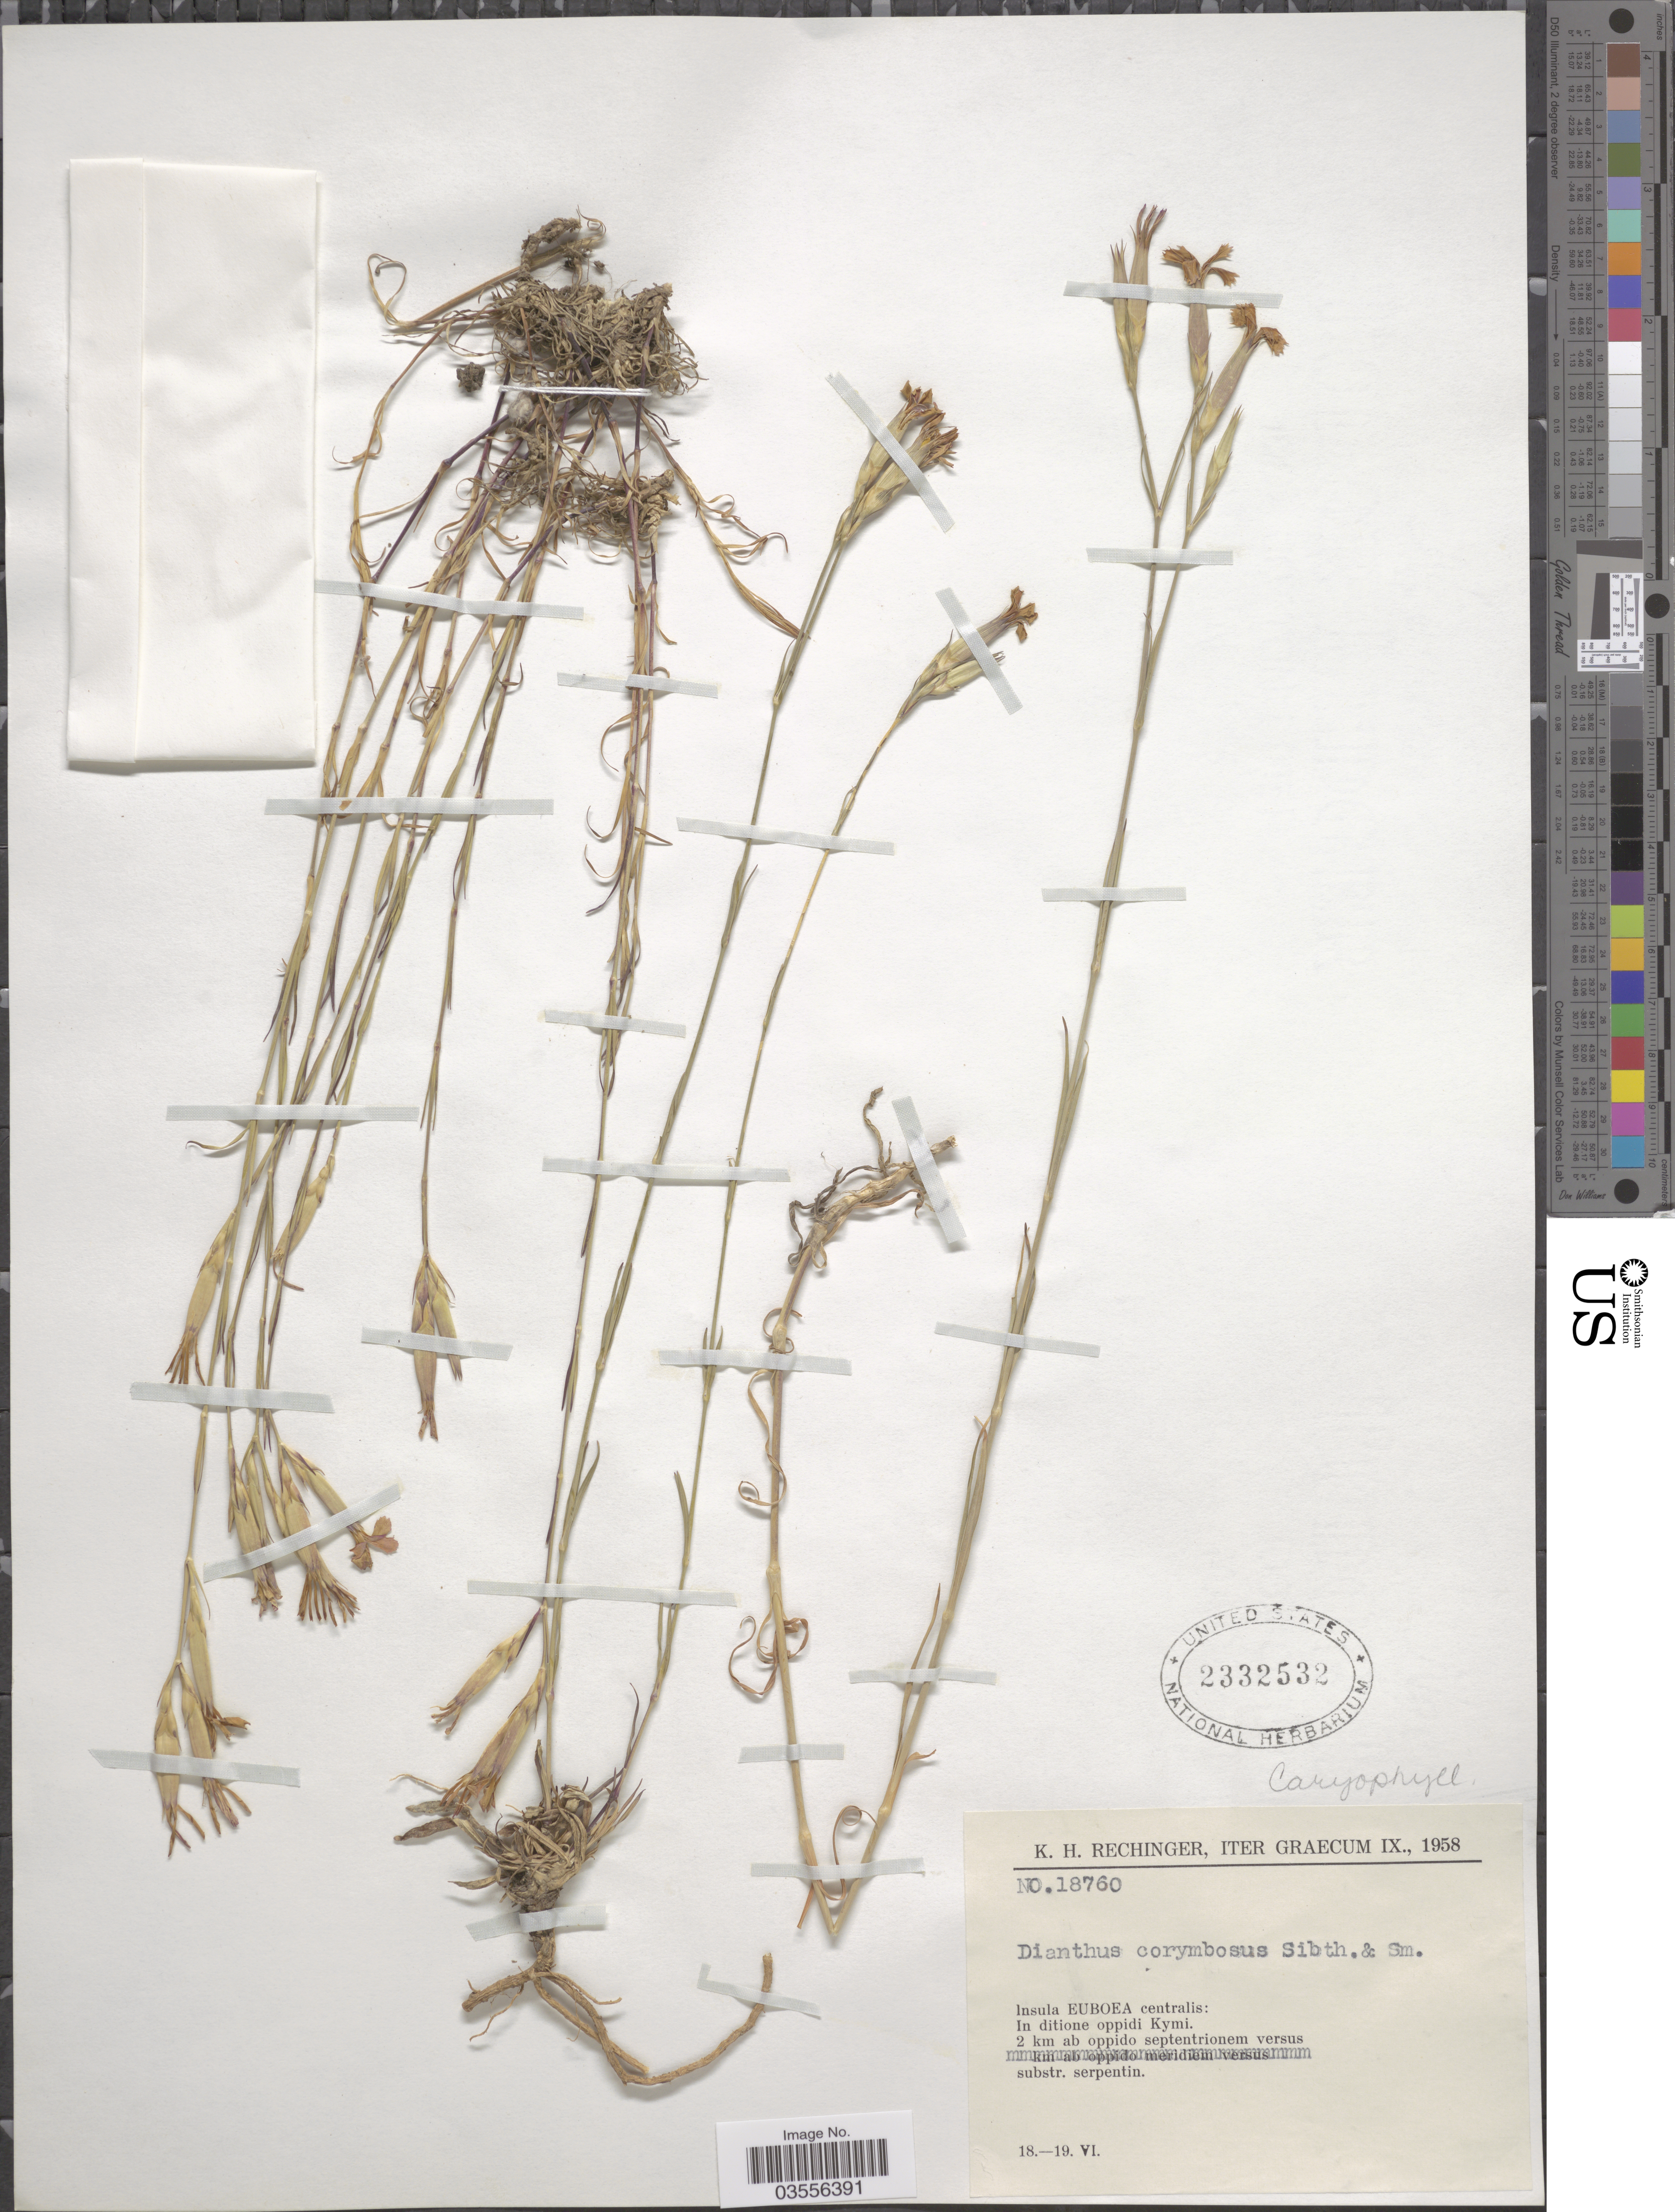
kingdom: Plantae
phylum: Tracheophyta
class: Magnoliopsida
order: Caryophyllales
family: Caryophyllaceae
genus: Dianthus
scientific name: Dianthus corymbosus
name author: Sm.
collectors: K. H. Rechinger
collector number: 18760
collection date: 1958-06-18/1958-06-19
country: Greece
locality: Iter Graecum. Insula Euboea centralis: In ditione oppidi Kymi. 2 km ab oppido septentrionem versus substr. serpentin.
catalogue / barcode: US 2332532